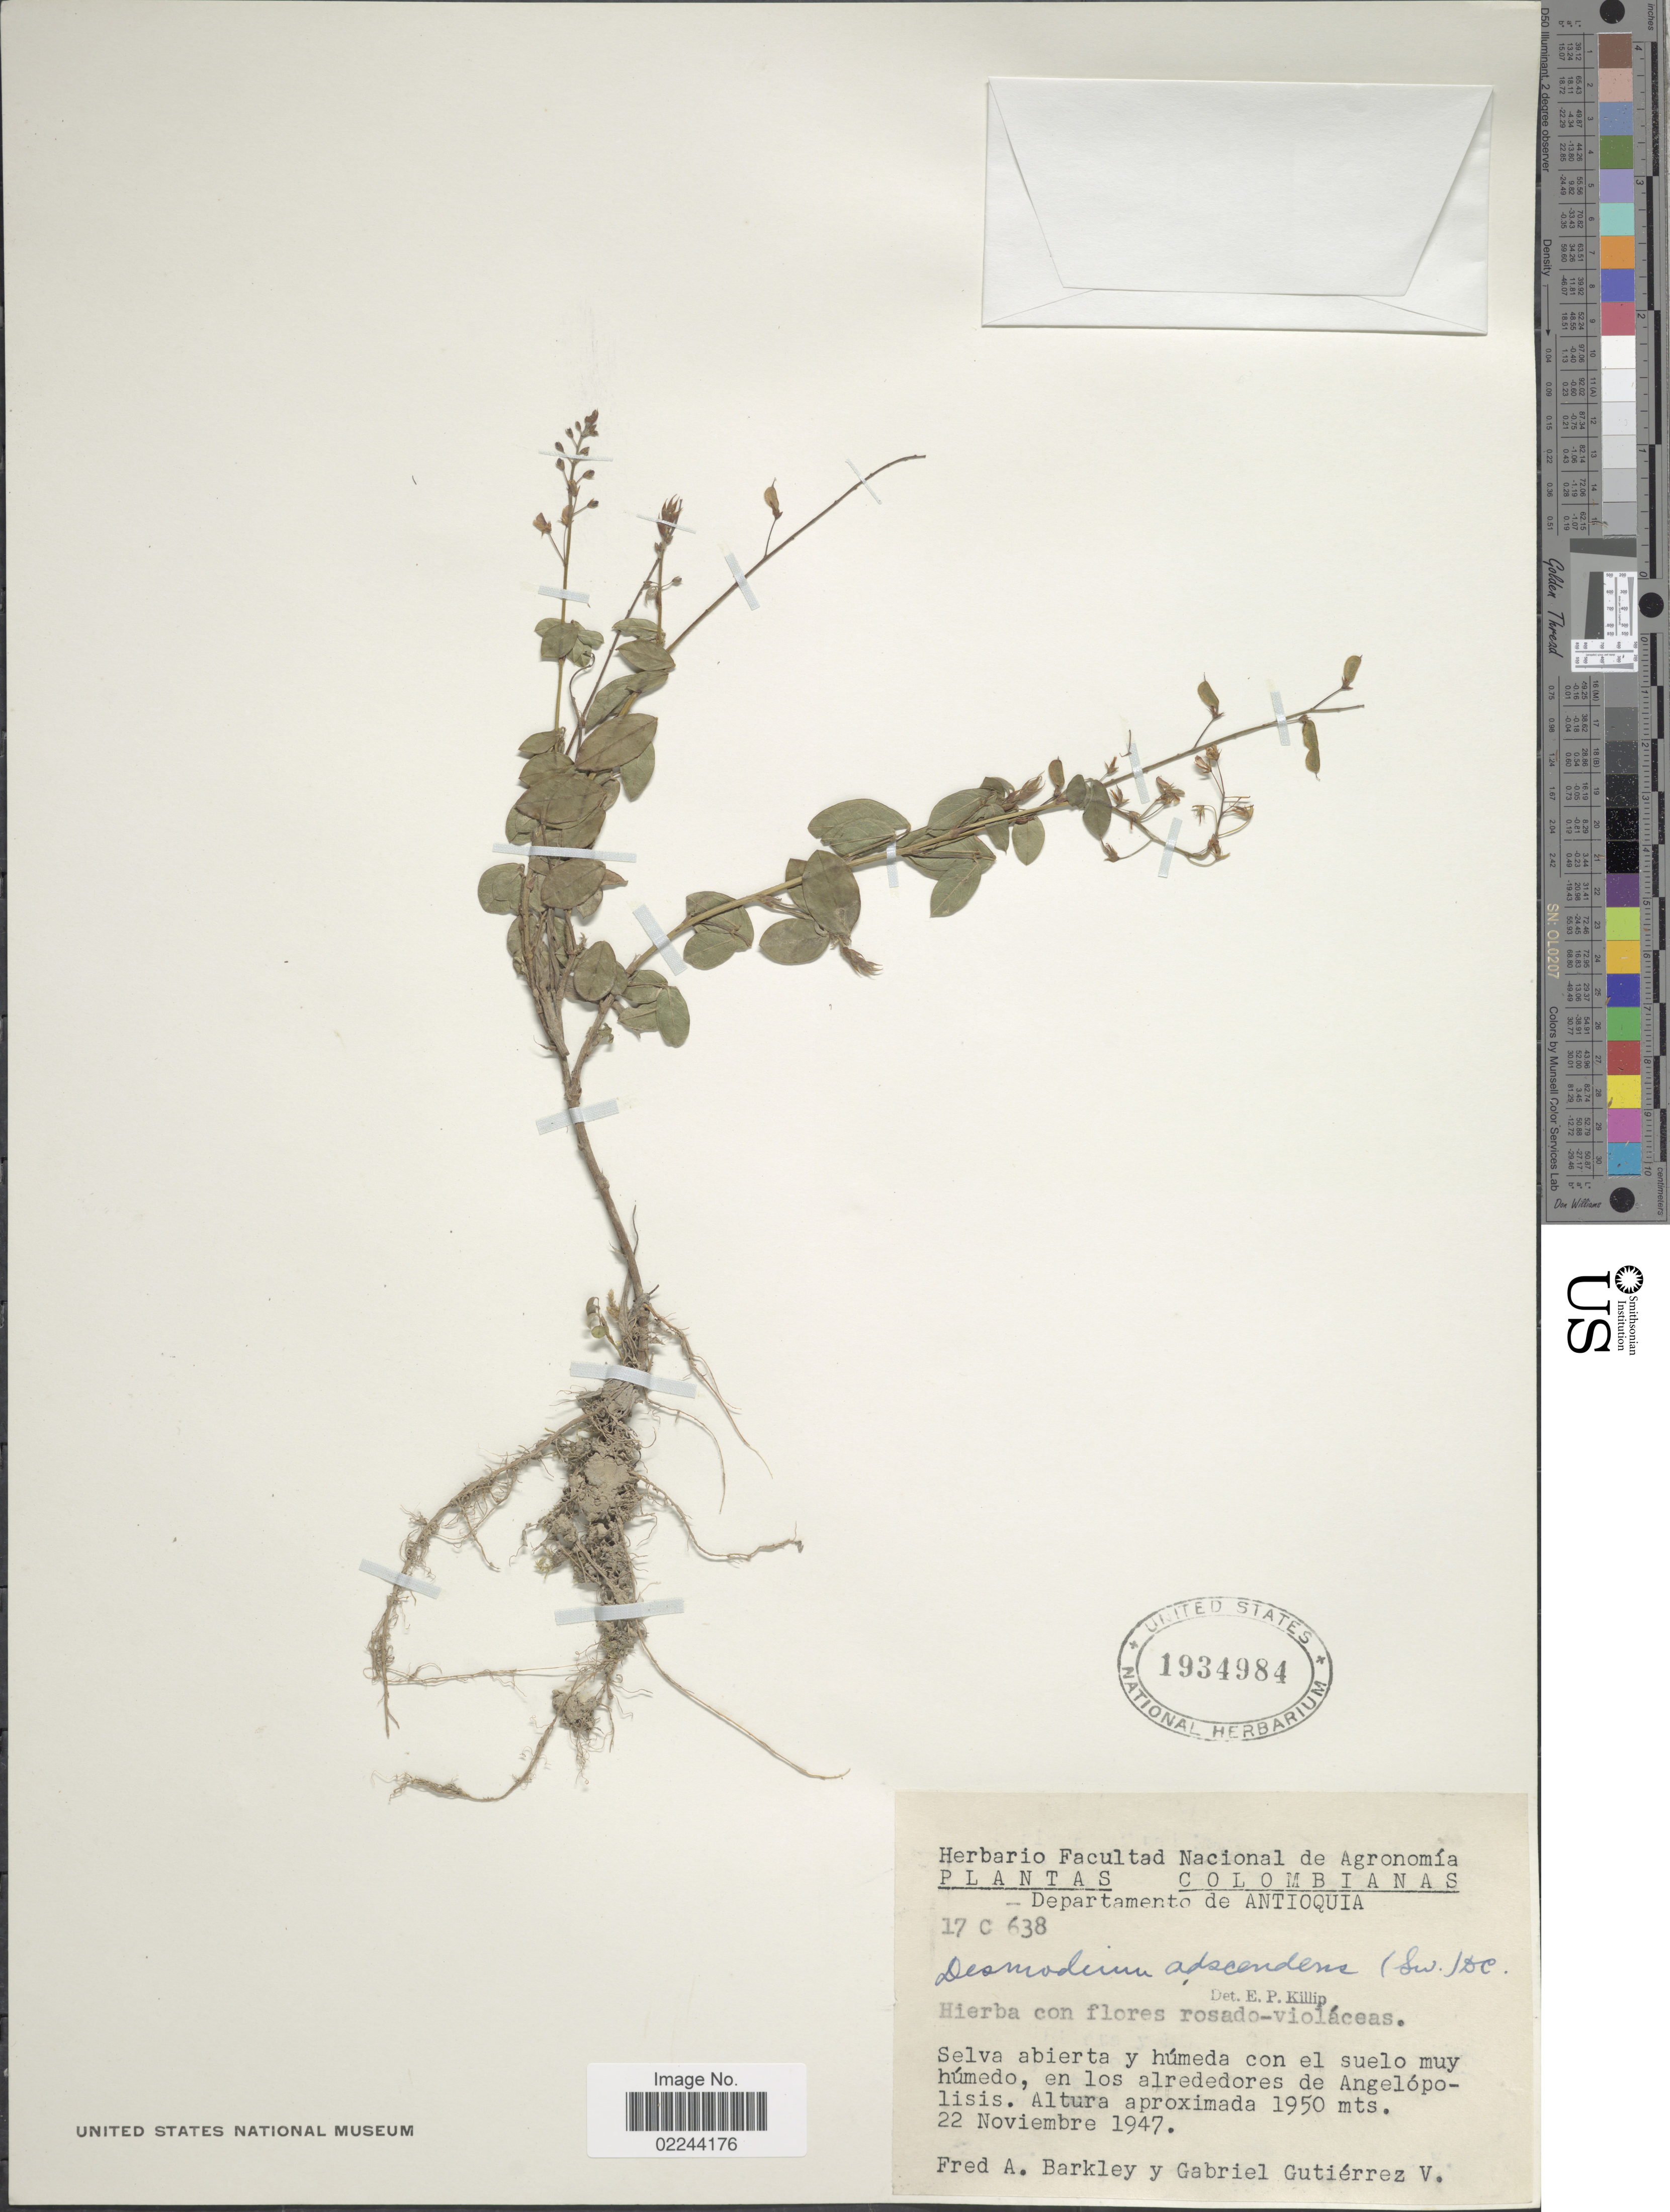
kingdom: Plantae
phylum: Tracheophyta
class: Magnoliopsida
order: Fabales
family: Fabaceae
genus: Grona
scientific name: Grona adscendens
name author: (Sw.) H. Ohashi & K. Ohashi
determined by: Strong, Mark T., (BOT), Smithsonian Institution - National Museum of Natural History (UNITED STATES)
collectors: F. A. Barkley & G. Gutiérrez V.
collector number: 17 C 638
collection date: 1947-11-22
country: Colombia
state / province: Antioquia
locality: Deptartamento Antioquia: Selva abierta y húmeda con el suelo muy húmedo, en los alrededores de Angelópolisis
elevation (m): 1950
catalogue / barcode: US 1934984